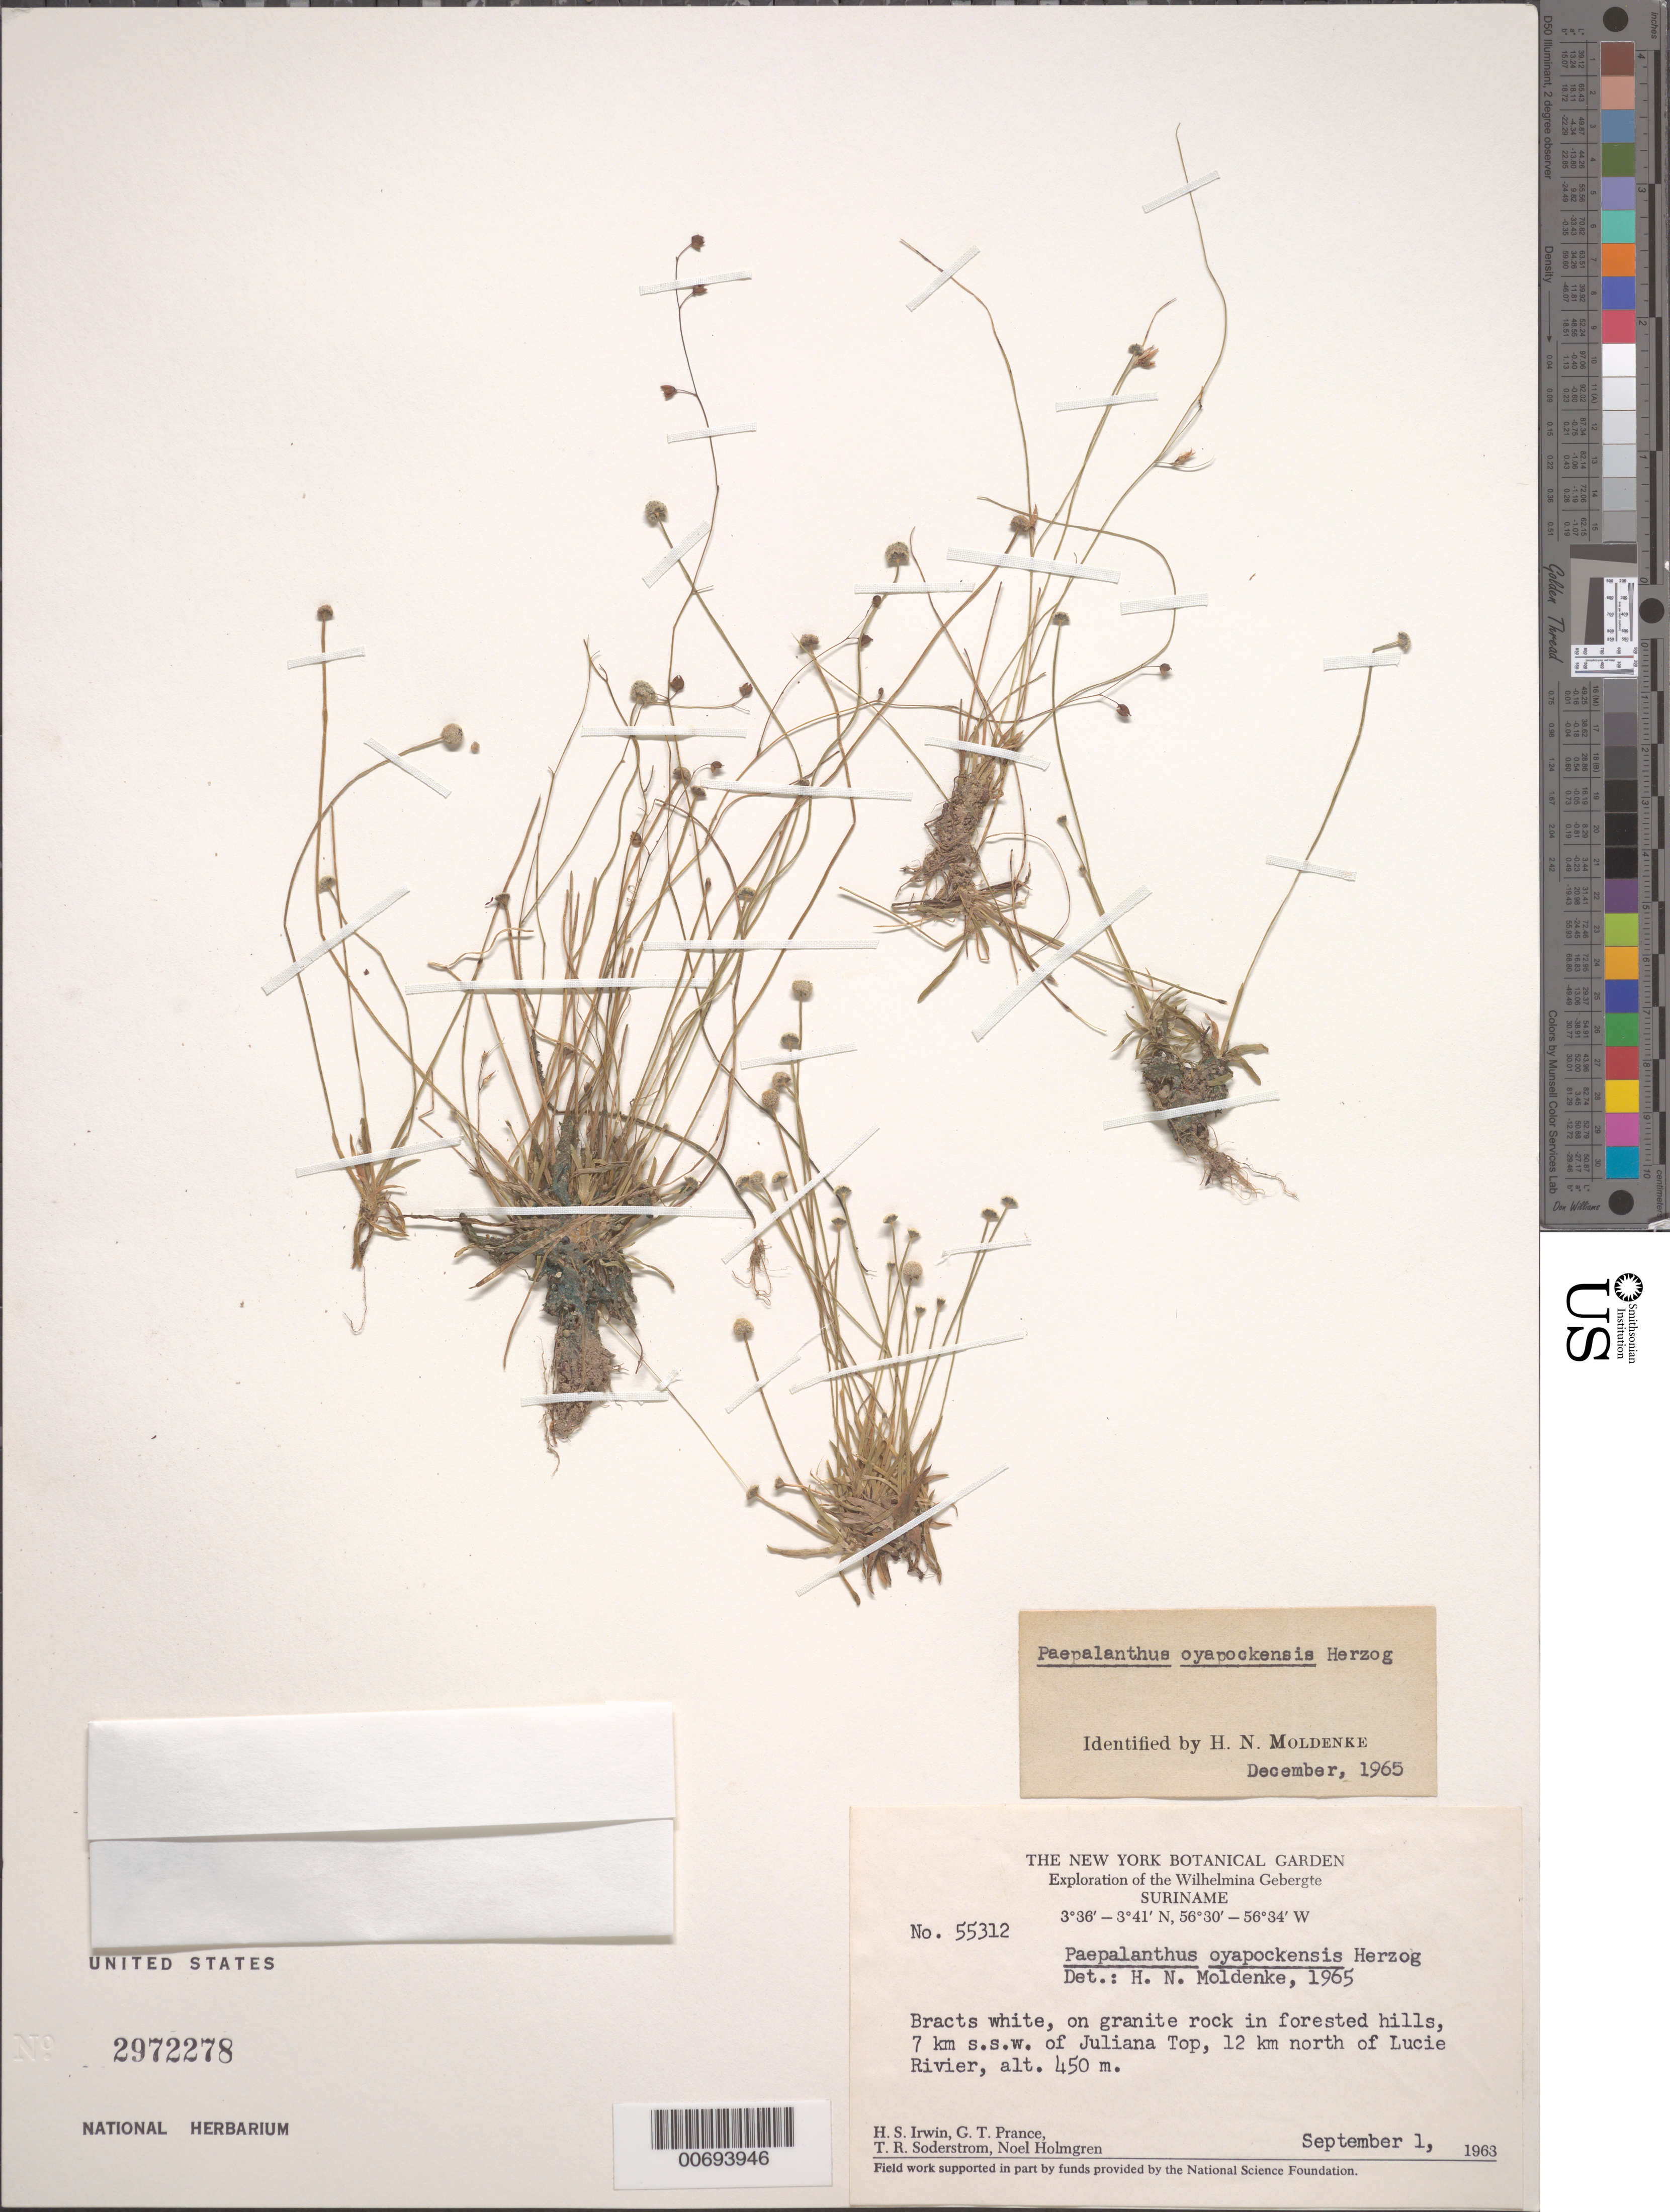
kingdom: Plantae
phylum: Tracheophyta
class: Liliopsida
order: Poales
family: Eriocaulaceae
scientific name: Giuliettia oyapockensis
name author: (Herzog) Andrino & Sano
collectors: H. Irwin, G. T. Prance, T. R. Soderstrom & N. H. Holmgren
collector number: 55312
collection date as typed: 1-Sep-63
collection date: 1963-09-01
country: Suriname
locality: Juliana Top, 7 km SSW of, 12 km N of Lucie R., Wilhelmina Gebergte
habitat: On granite rock in forested hills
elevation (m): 450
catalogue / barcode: US 2972278